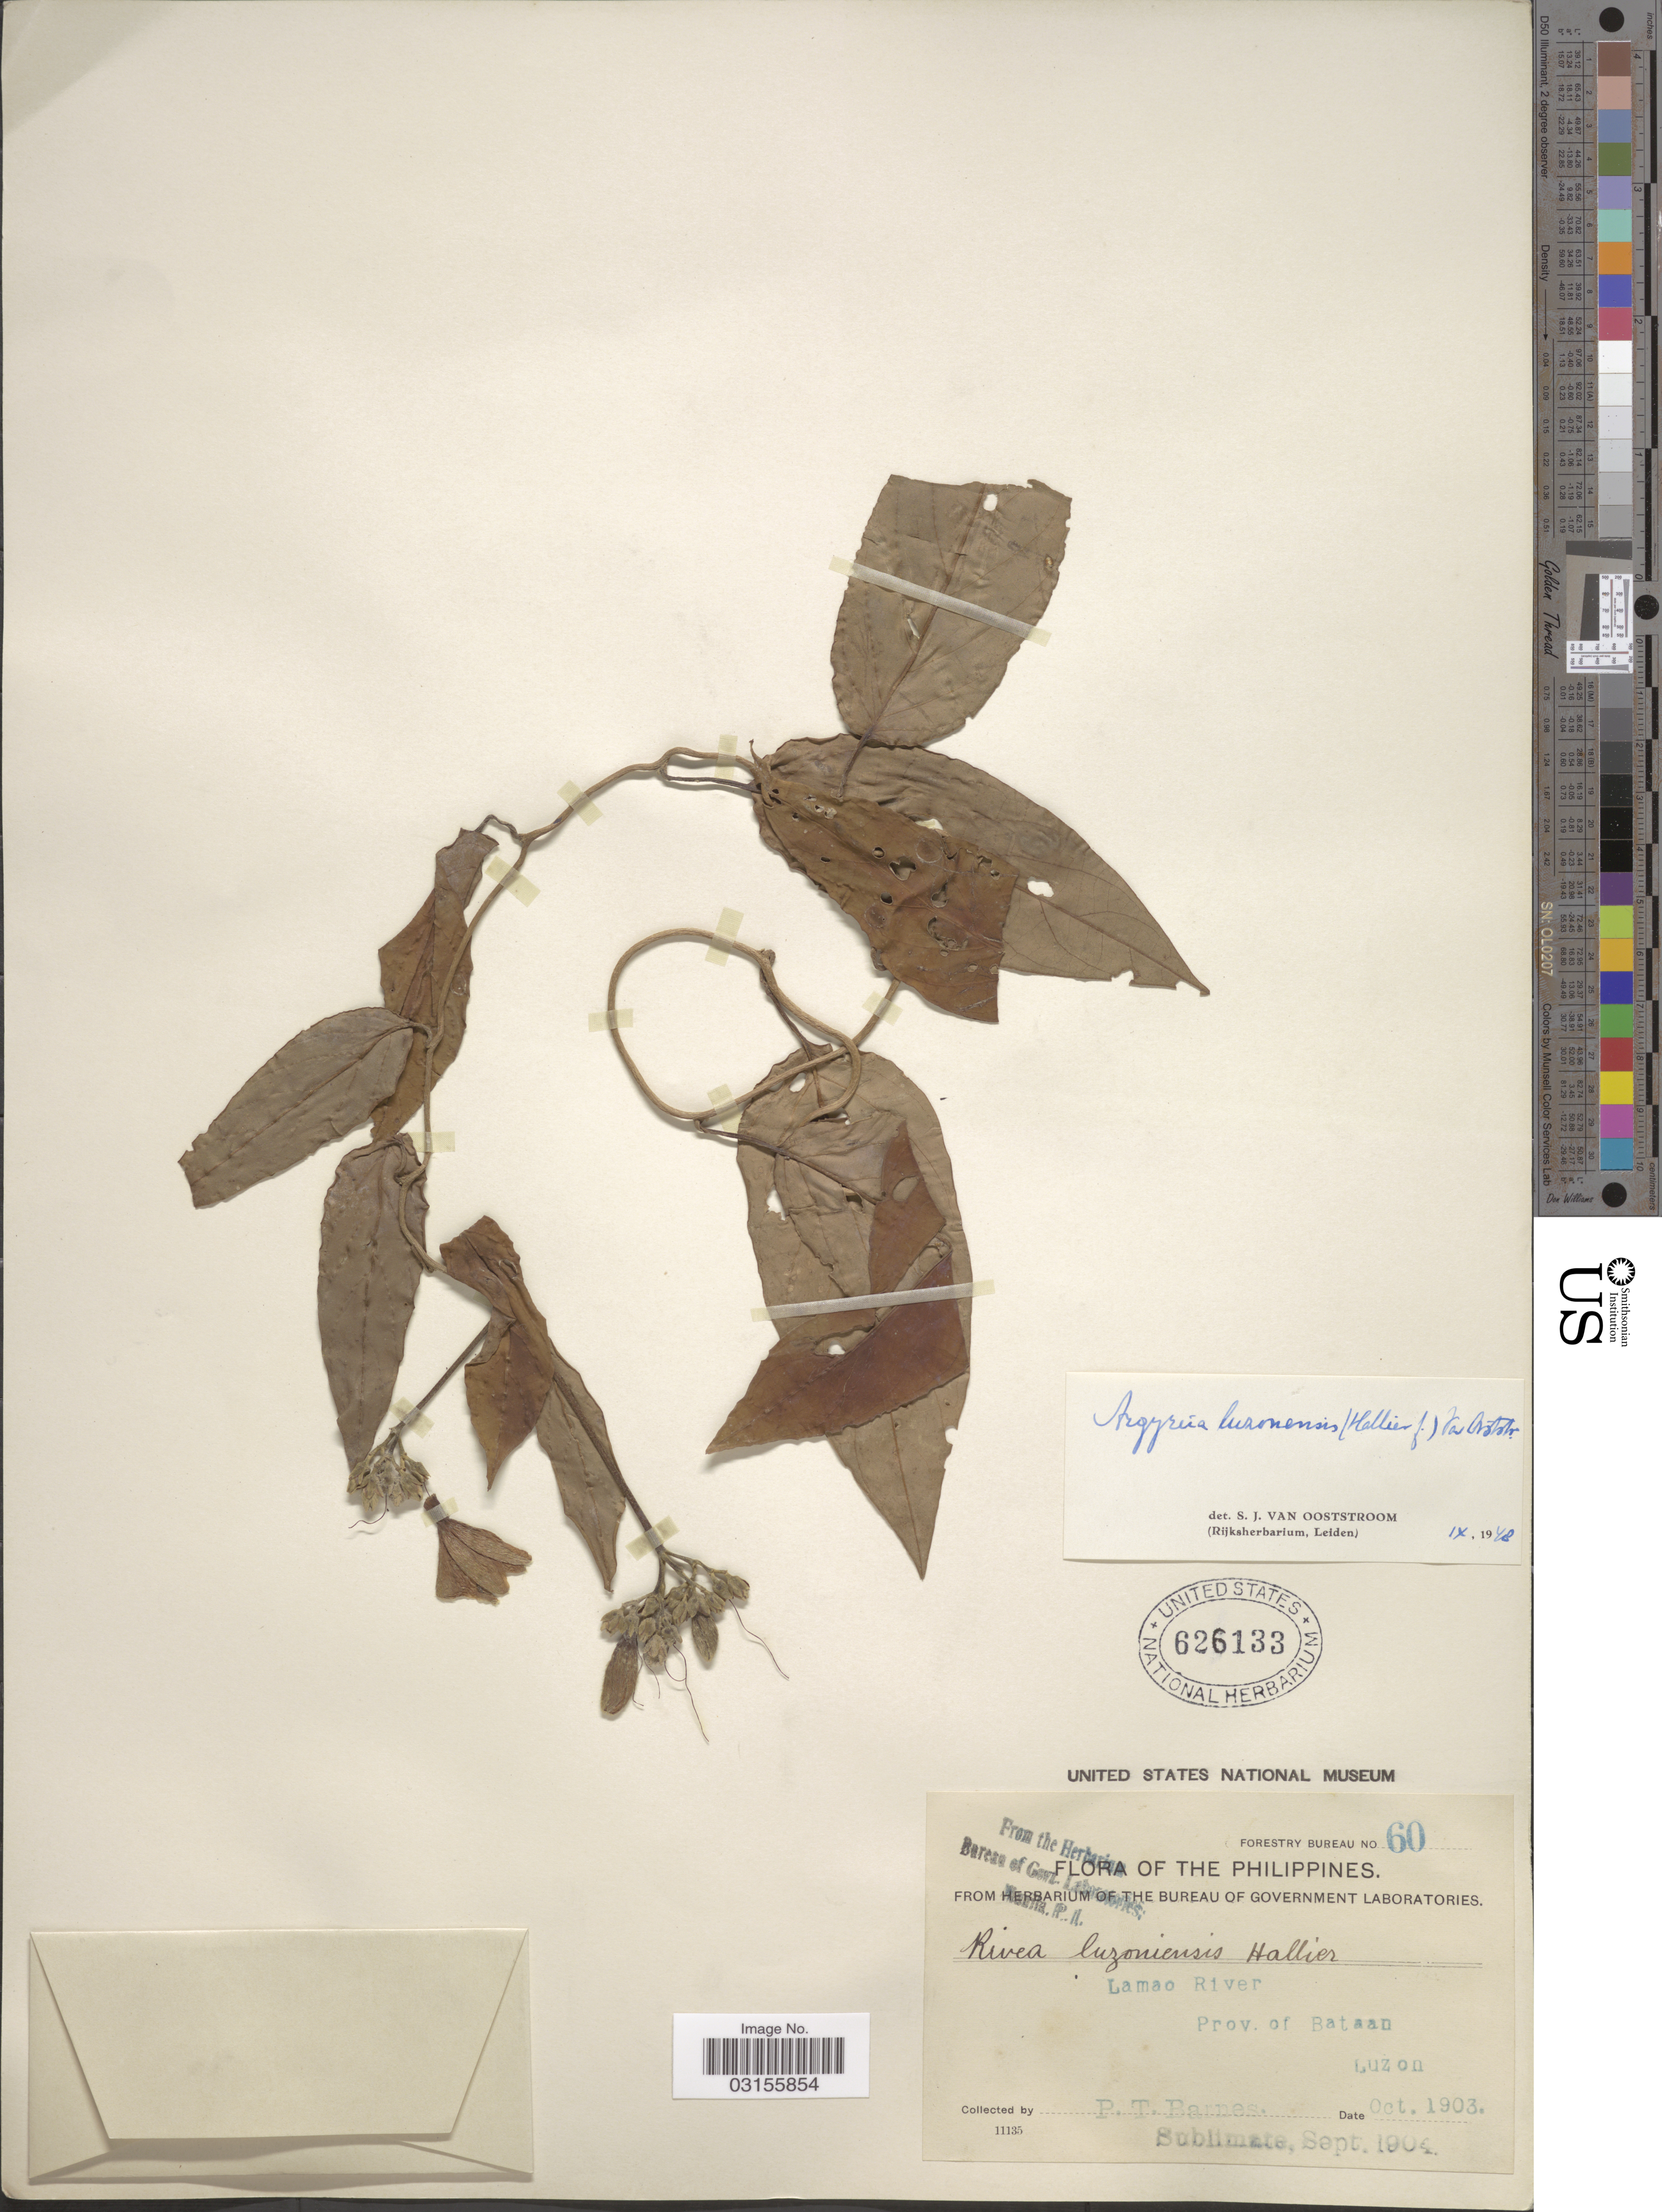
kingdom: Plantae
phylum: Tracheophyta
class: Magnoliopsida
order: Solanales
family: Convolvulaceae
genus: Argyreia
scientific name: Argyreia luzonensis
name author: (Hallier f.) Ooststr.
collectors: P. Barnes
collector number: Forestry Bureau 60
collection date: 1903-10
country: Philippines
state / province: Central Luzon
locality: Lamao River. Prov. of Bataan, Luzon.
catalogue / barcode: US 626133